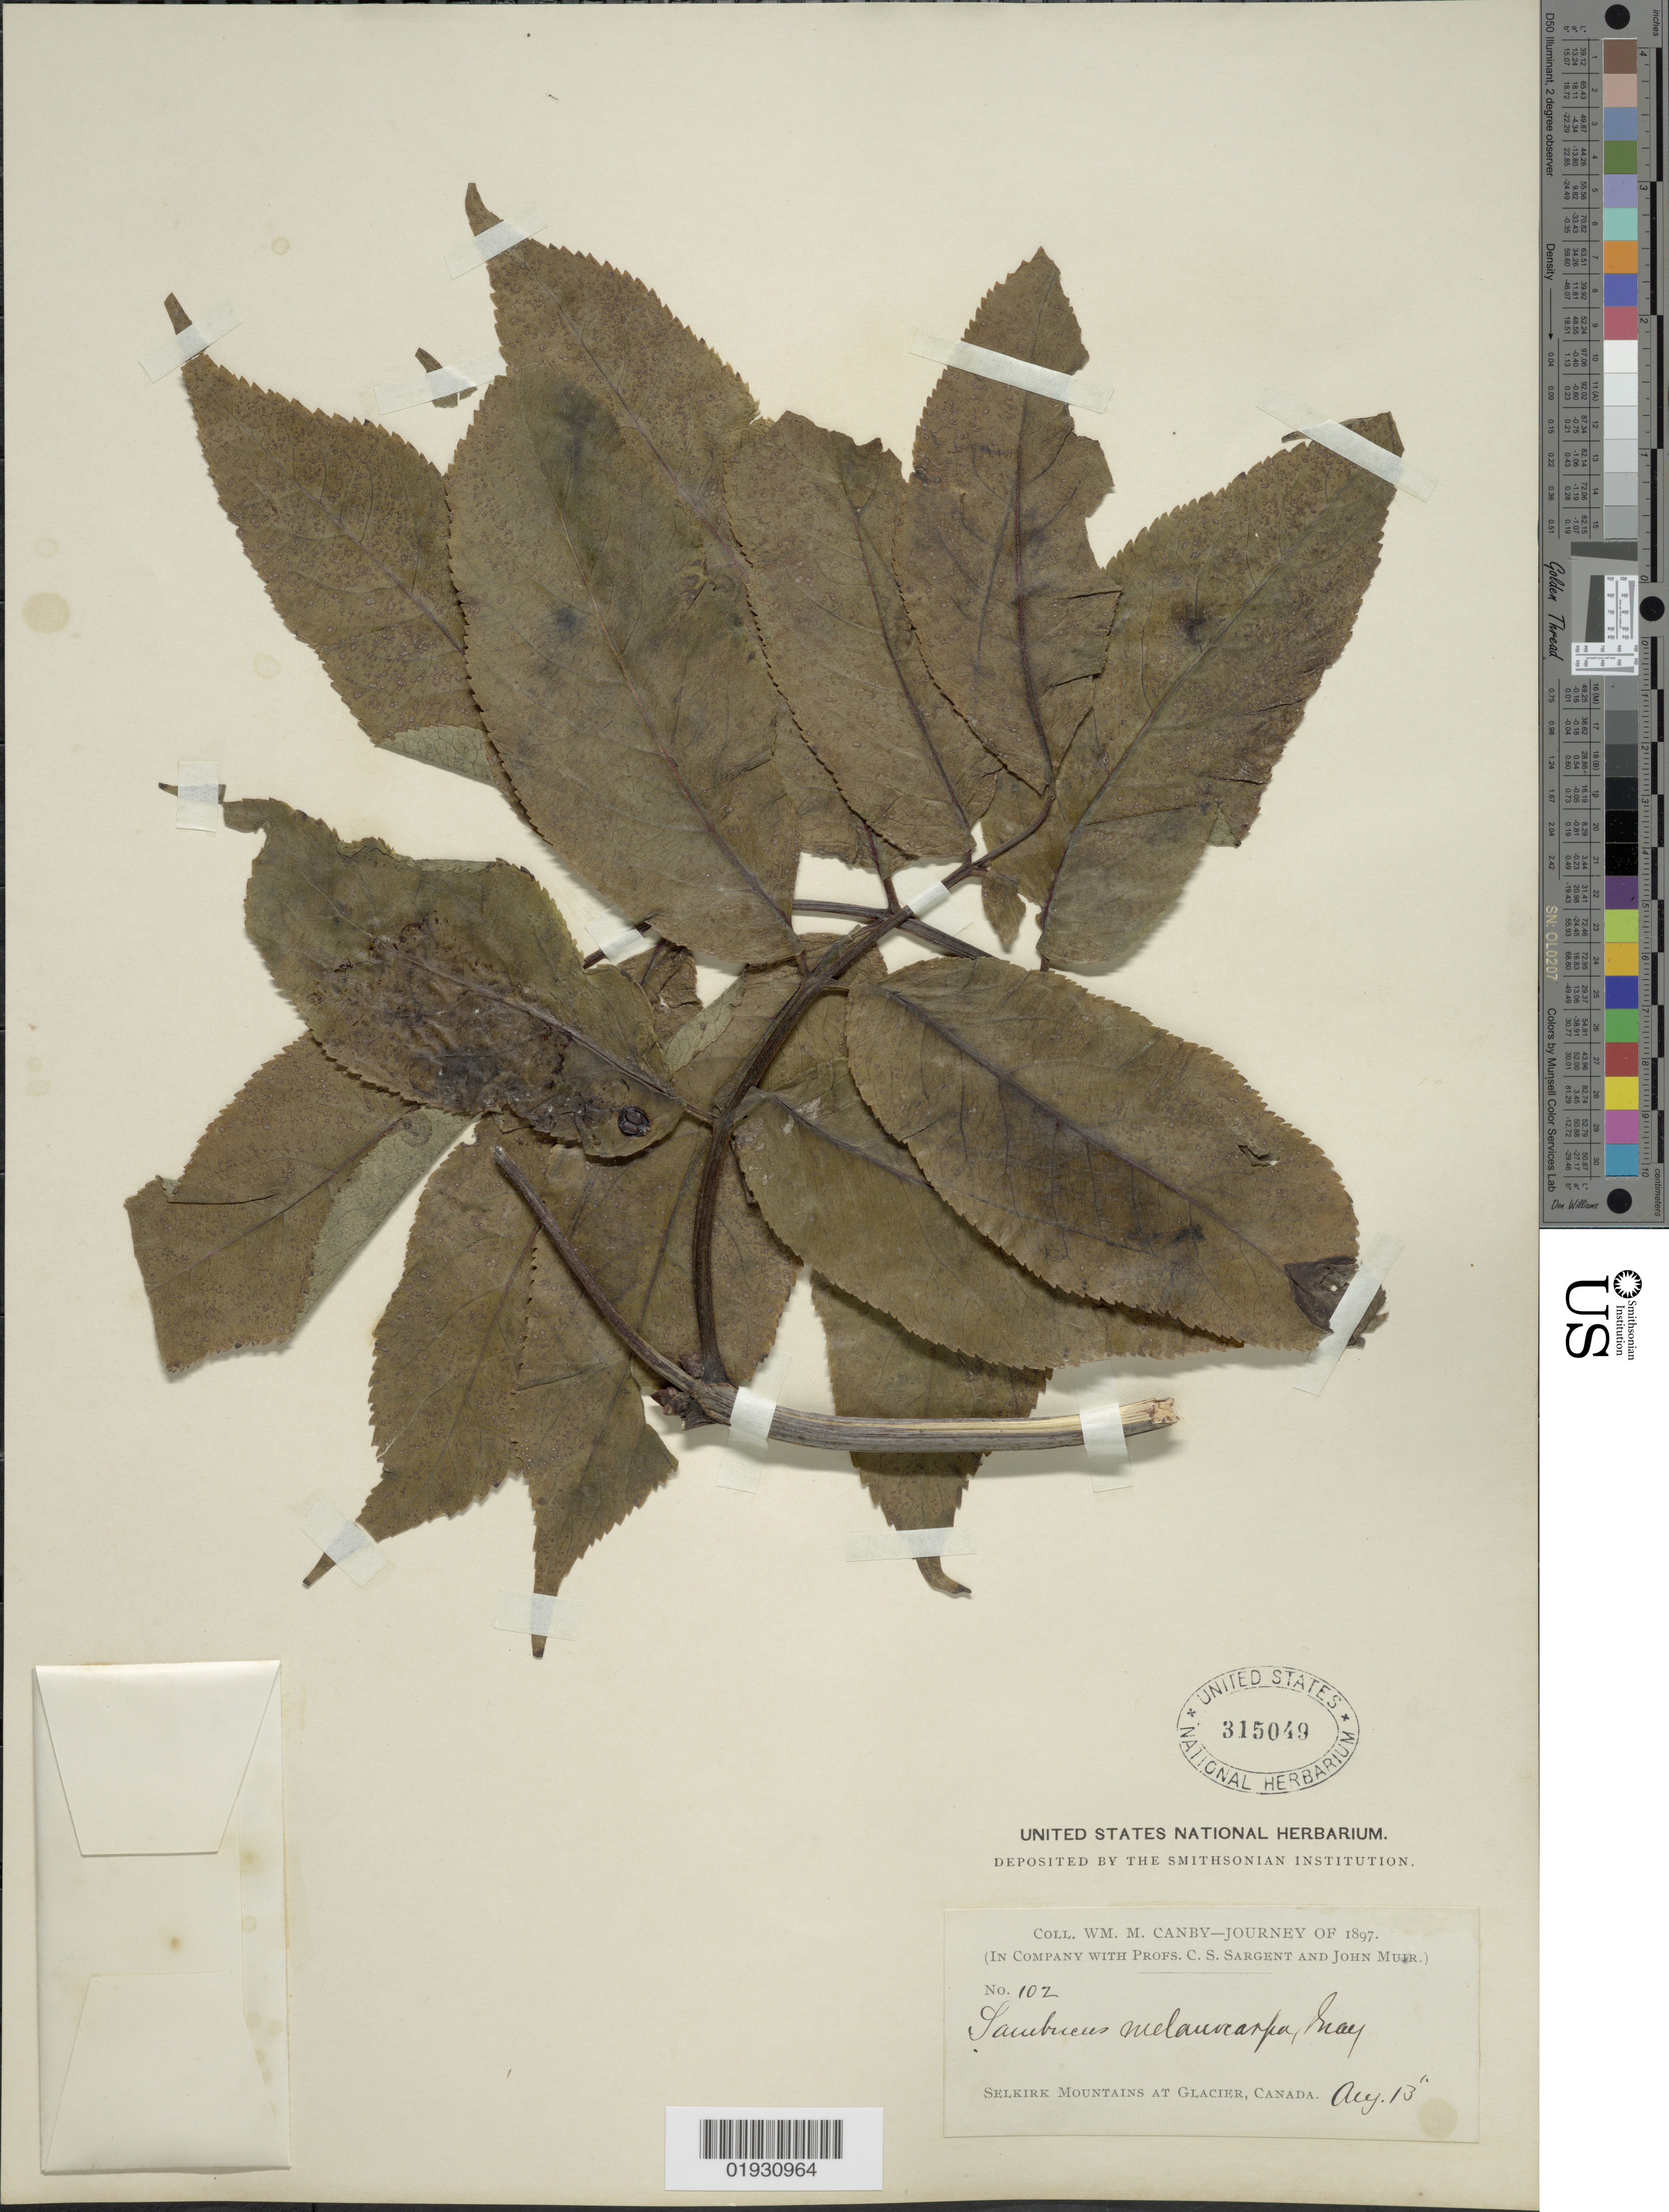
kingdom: Plantae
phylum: Tracheophyta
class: Magnoliopsida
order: Dipsacales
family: Viburnaceae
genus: Sambucus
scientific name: Sambucus melanocarpa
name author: A. Gray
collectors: W. M. Canby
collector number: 102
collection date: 1897-08-13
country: Canada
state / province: British Columbia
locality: Selkirk Mountains at Glacier.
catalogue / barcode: US 315049